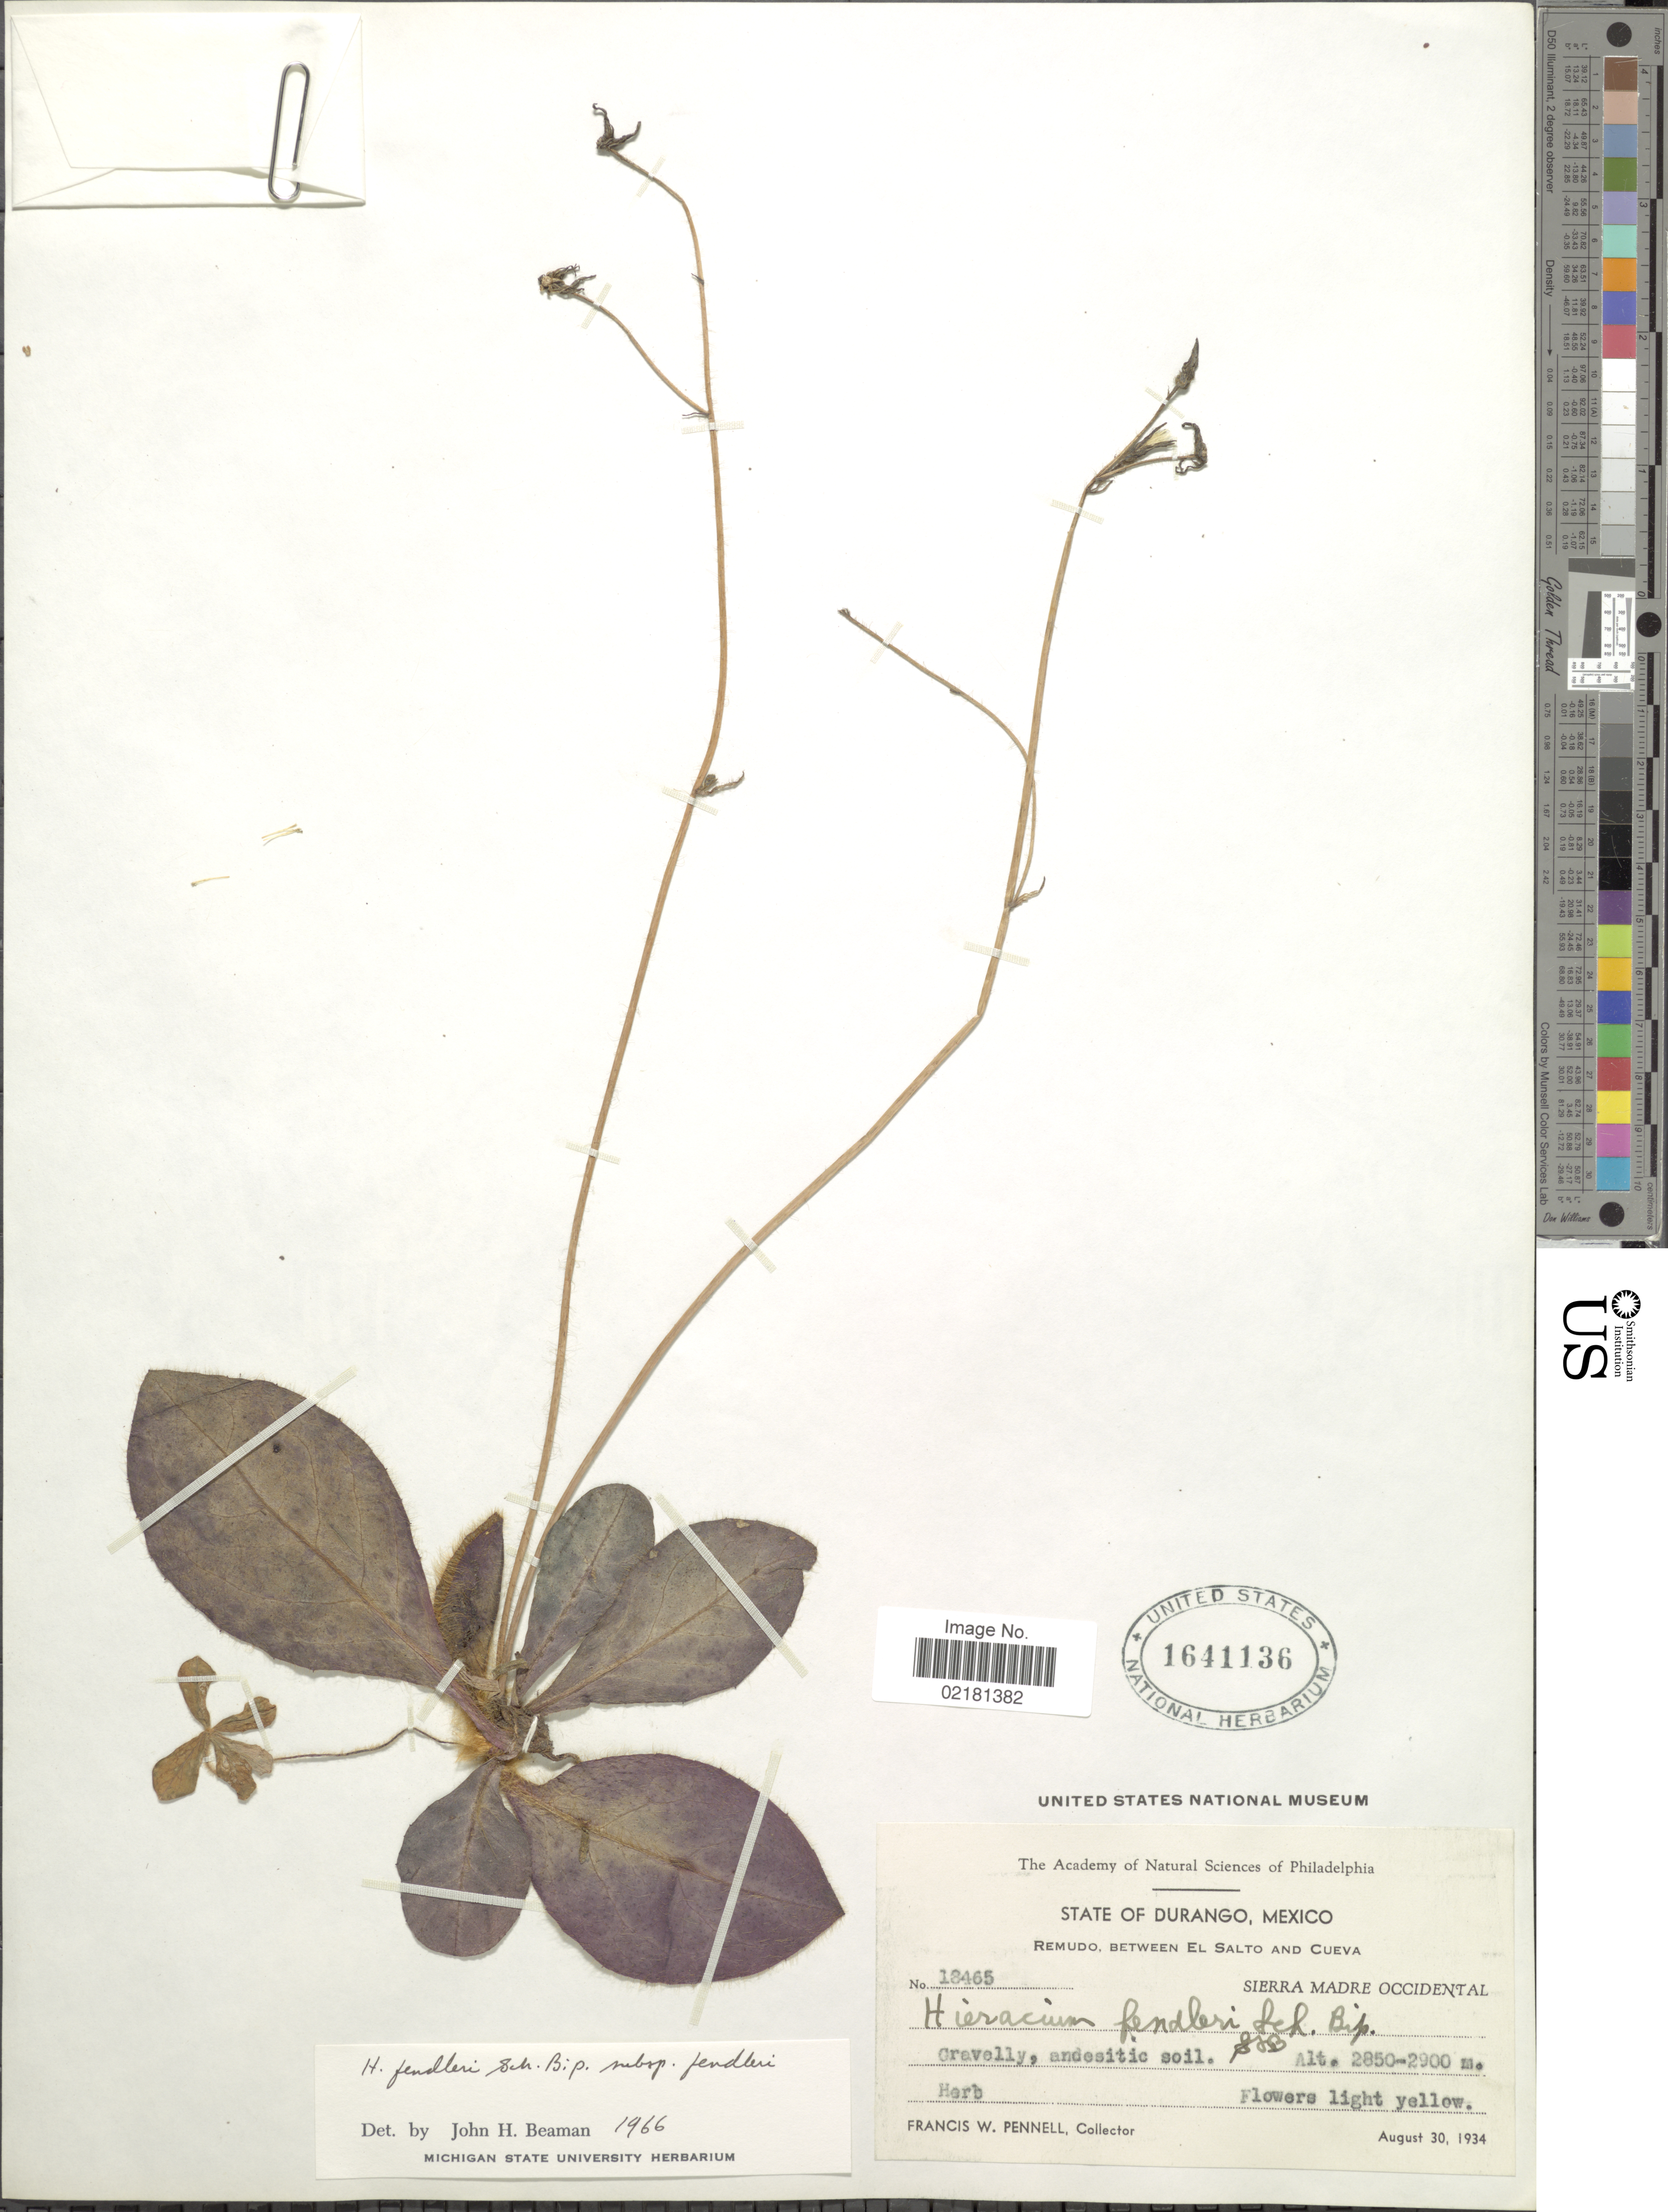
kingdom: Plantae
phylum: Tracheophyta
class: Magnoliopsida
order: Asterales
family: Asteraceae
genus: Hieracium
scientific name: Hieracium fendleri subsp. fendleri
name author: Sch. Bip.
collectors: F. W. Pennell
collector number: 18465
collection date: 1934-06-30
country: Mexico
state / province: Durango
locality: Remudo, Between El Salto and Cueva, Sierra Madre Occidental.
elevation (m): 2850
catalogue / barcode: US 1641136